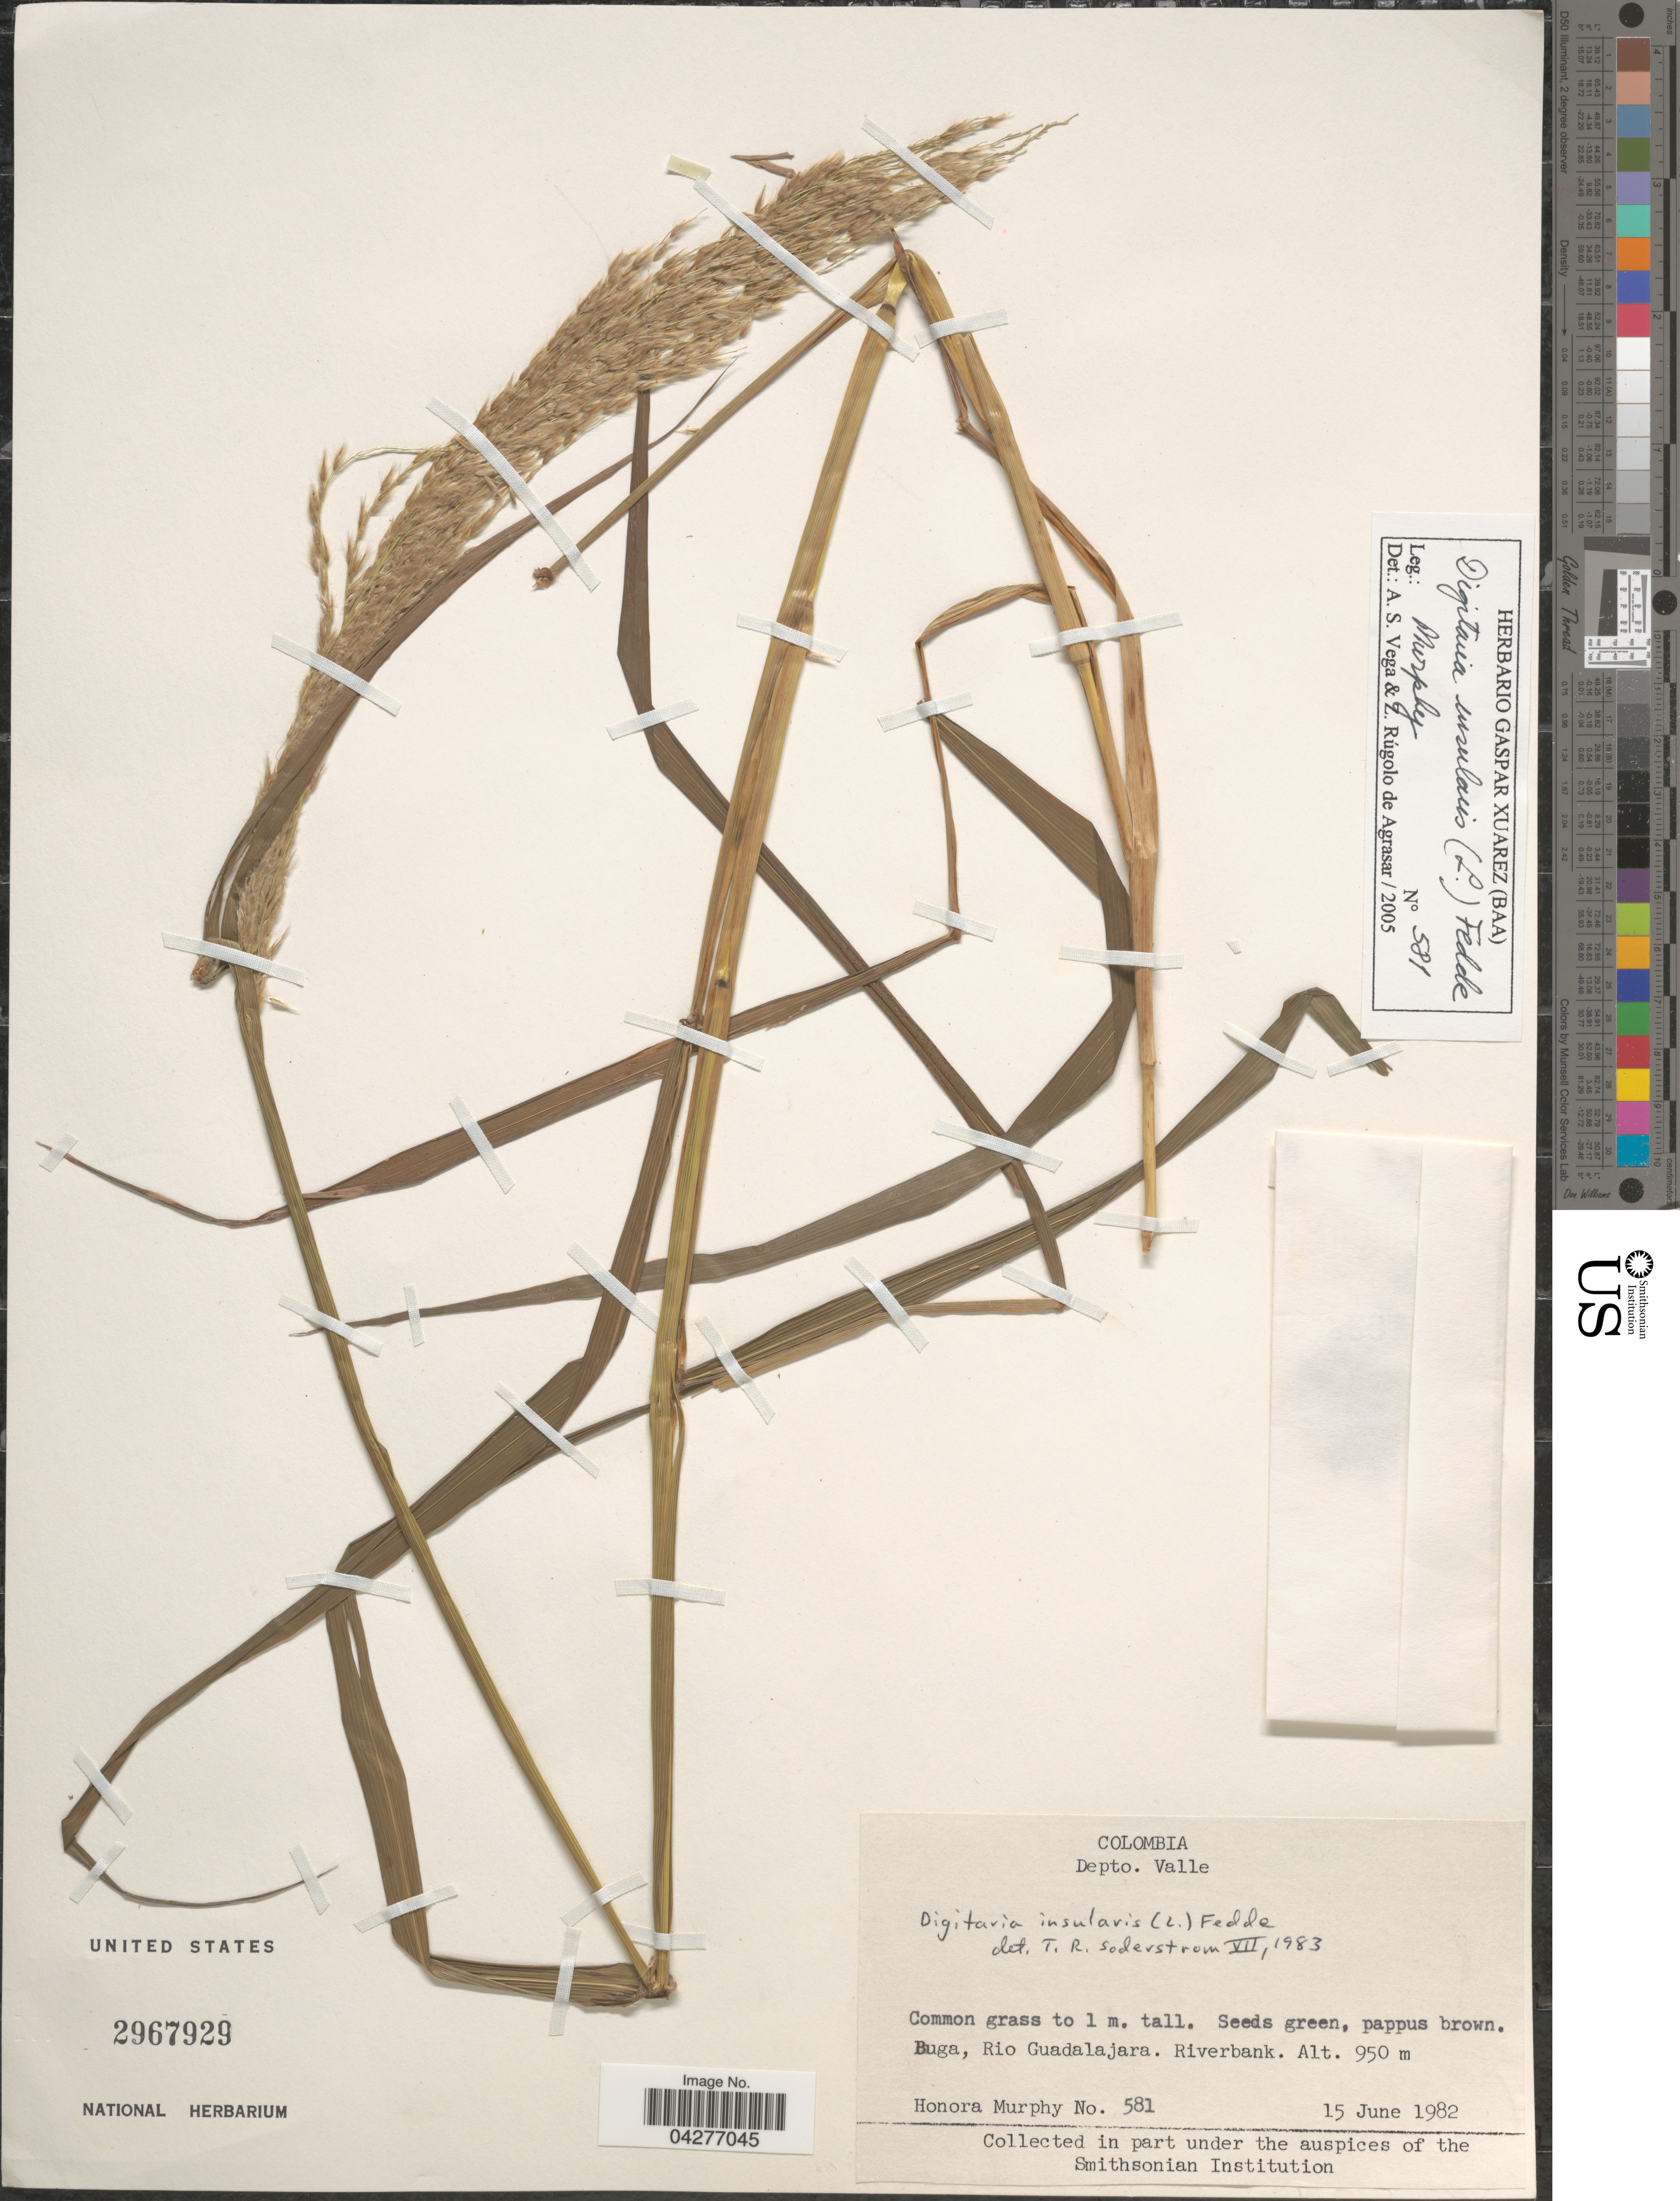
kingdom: Plantae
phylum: Tracheophyta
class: Liliopsida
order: Poales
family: Poaceae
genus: Digitaria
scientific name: Digitaria insularis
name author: (L.) Fedde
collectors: H. Murphy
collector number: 581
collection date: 1982-06-15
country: Colombia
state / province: Valle del Cauca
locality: Depto. Valle. Buga, Rio Guadalajara. Riverbank.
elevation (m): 950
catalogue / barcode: US 2967929